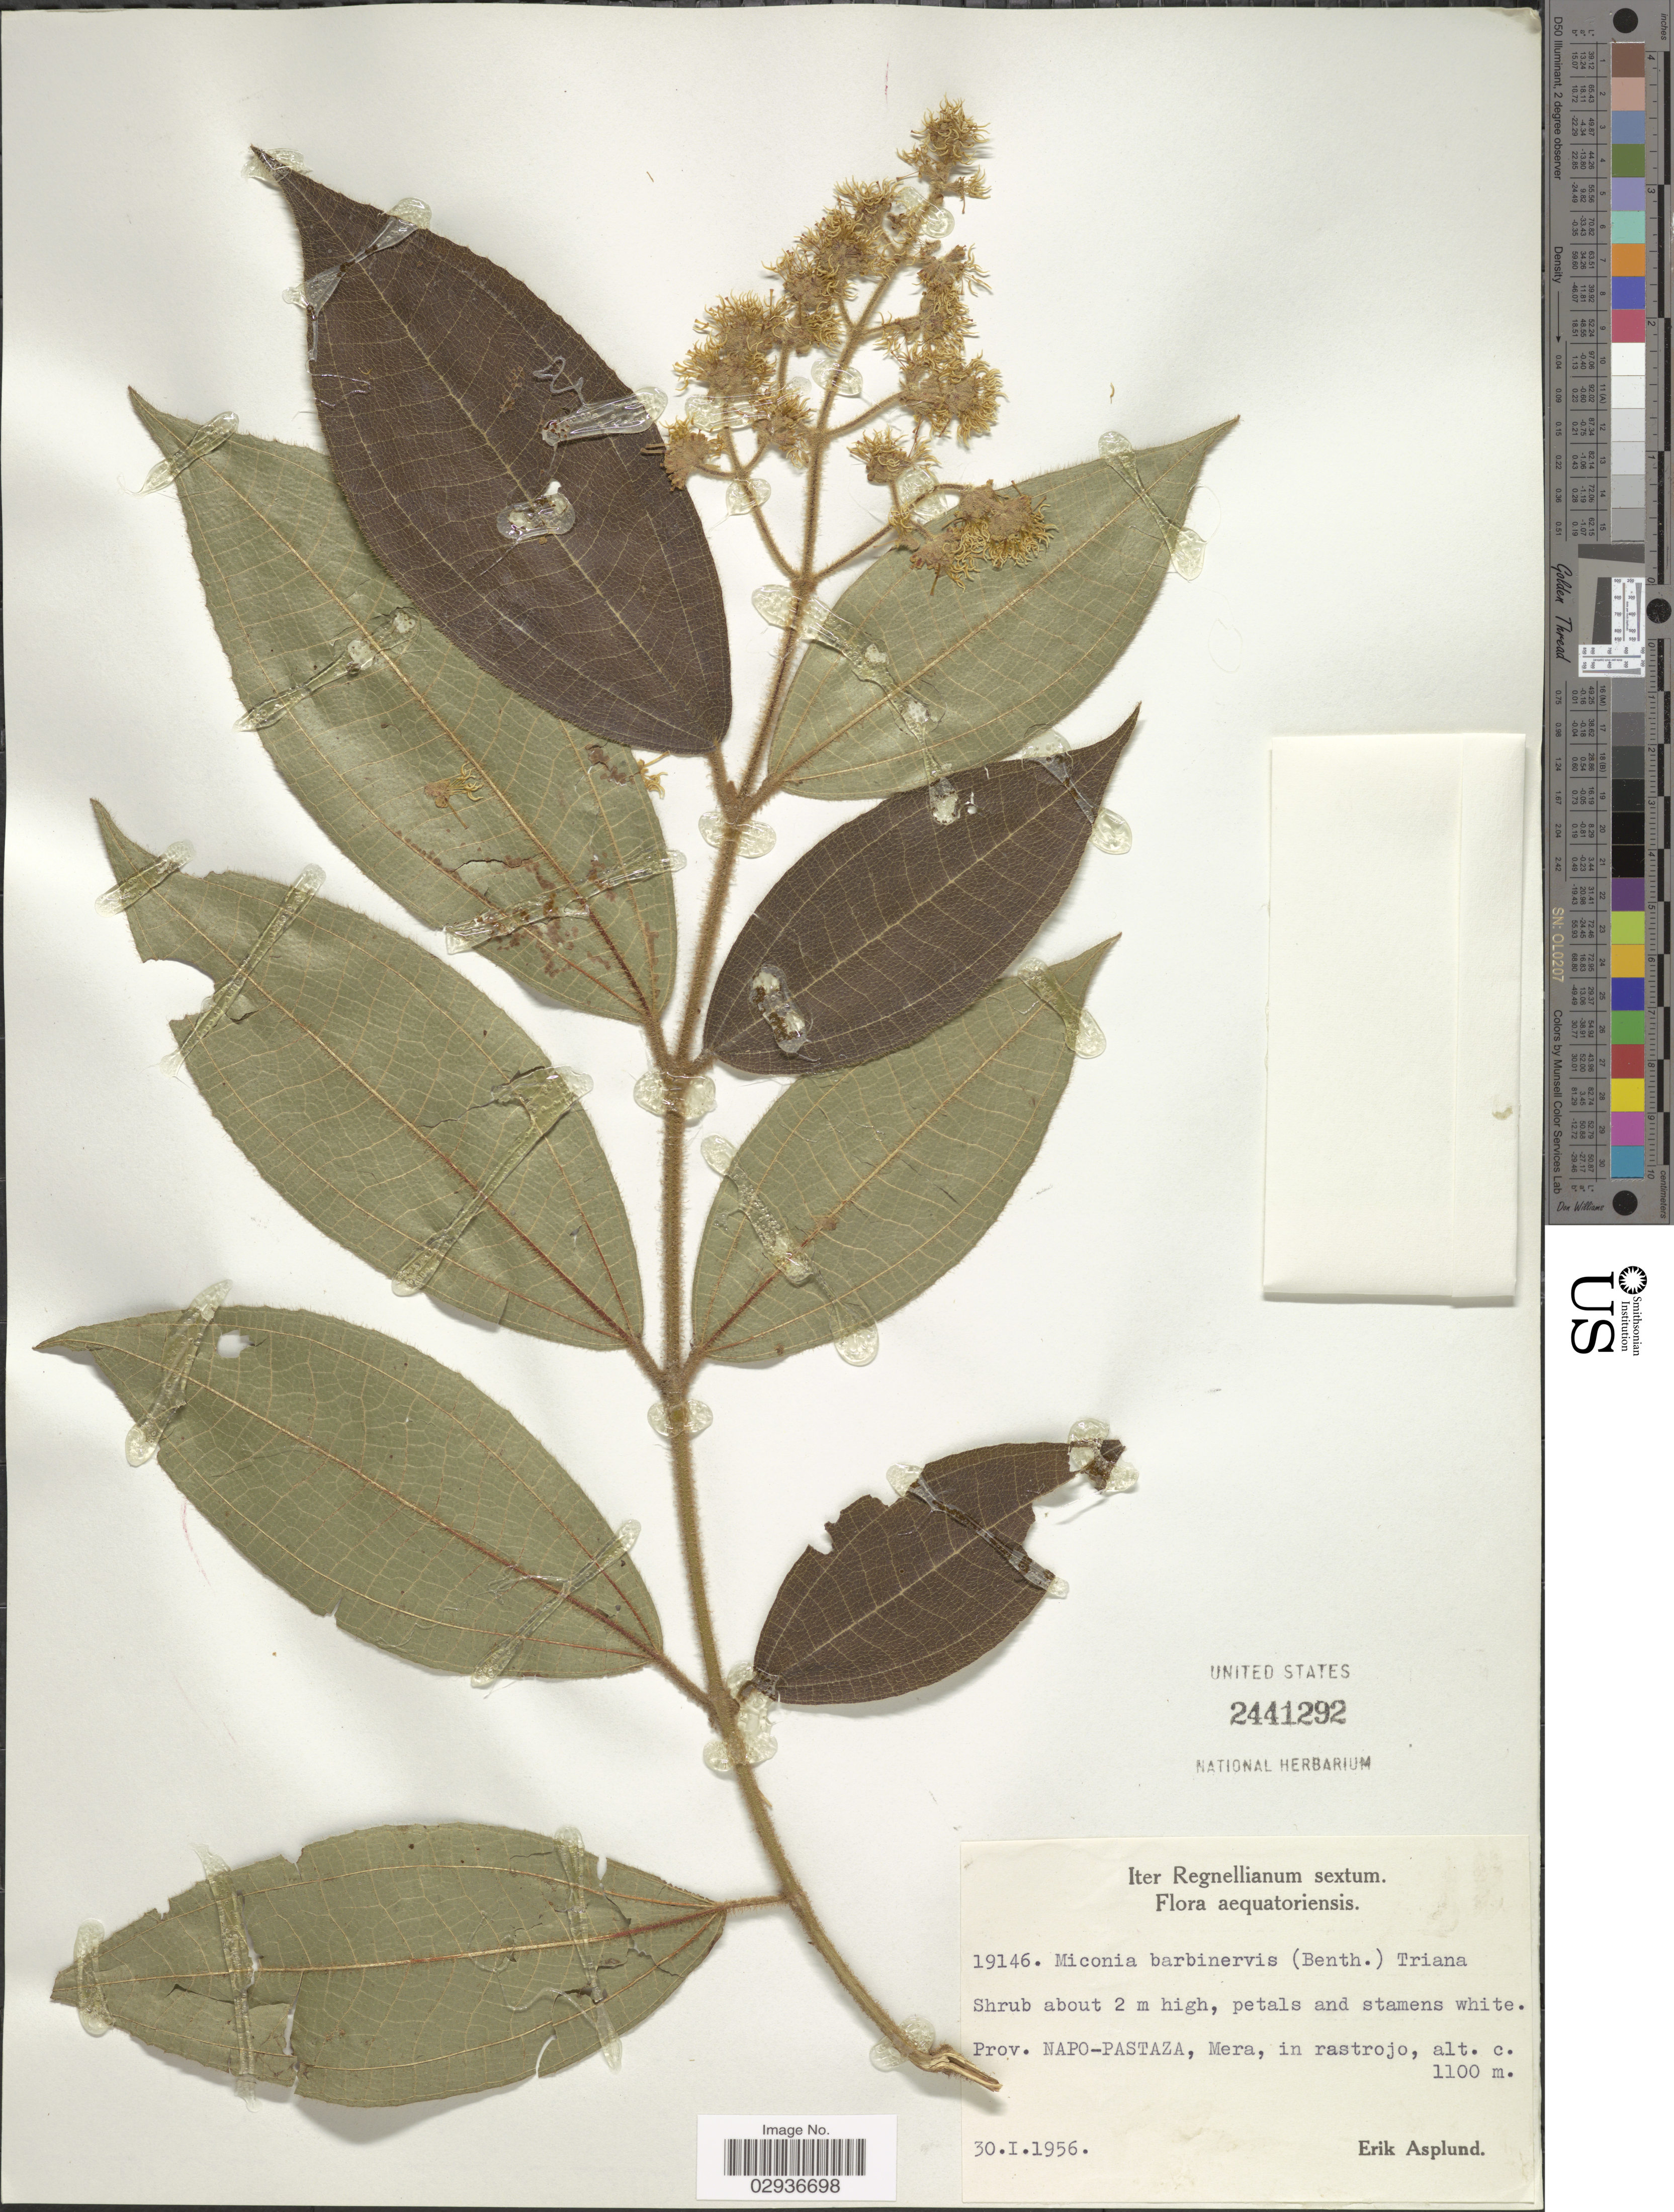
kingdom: Plantae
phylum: Tracheophyta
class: Magnoliopsida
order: Myrtales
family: Melastomataceae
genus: Miconia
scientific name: Miconia barbinervis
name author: (Benth.) Triana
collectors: E. Asplund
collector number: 19146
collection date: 1956-01-30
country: Ecuador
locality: Prov. Napo-Pastaza, Mera.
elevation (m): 1100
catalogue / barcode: US 2441292